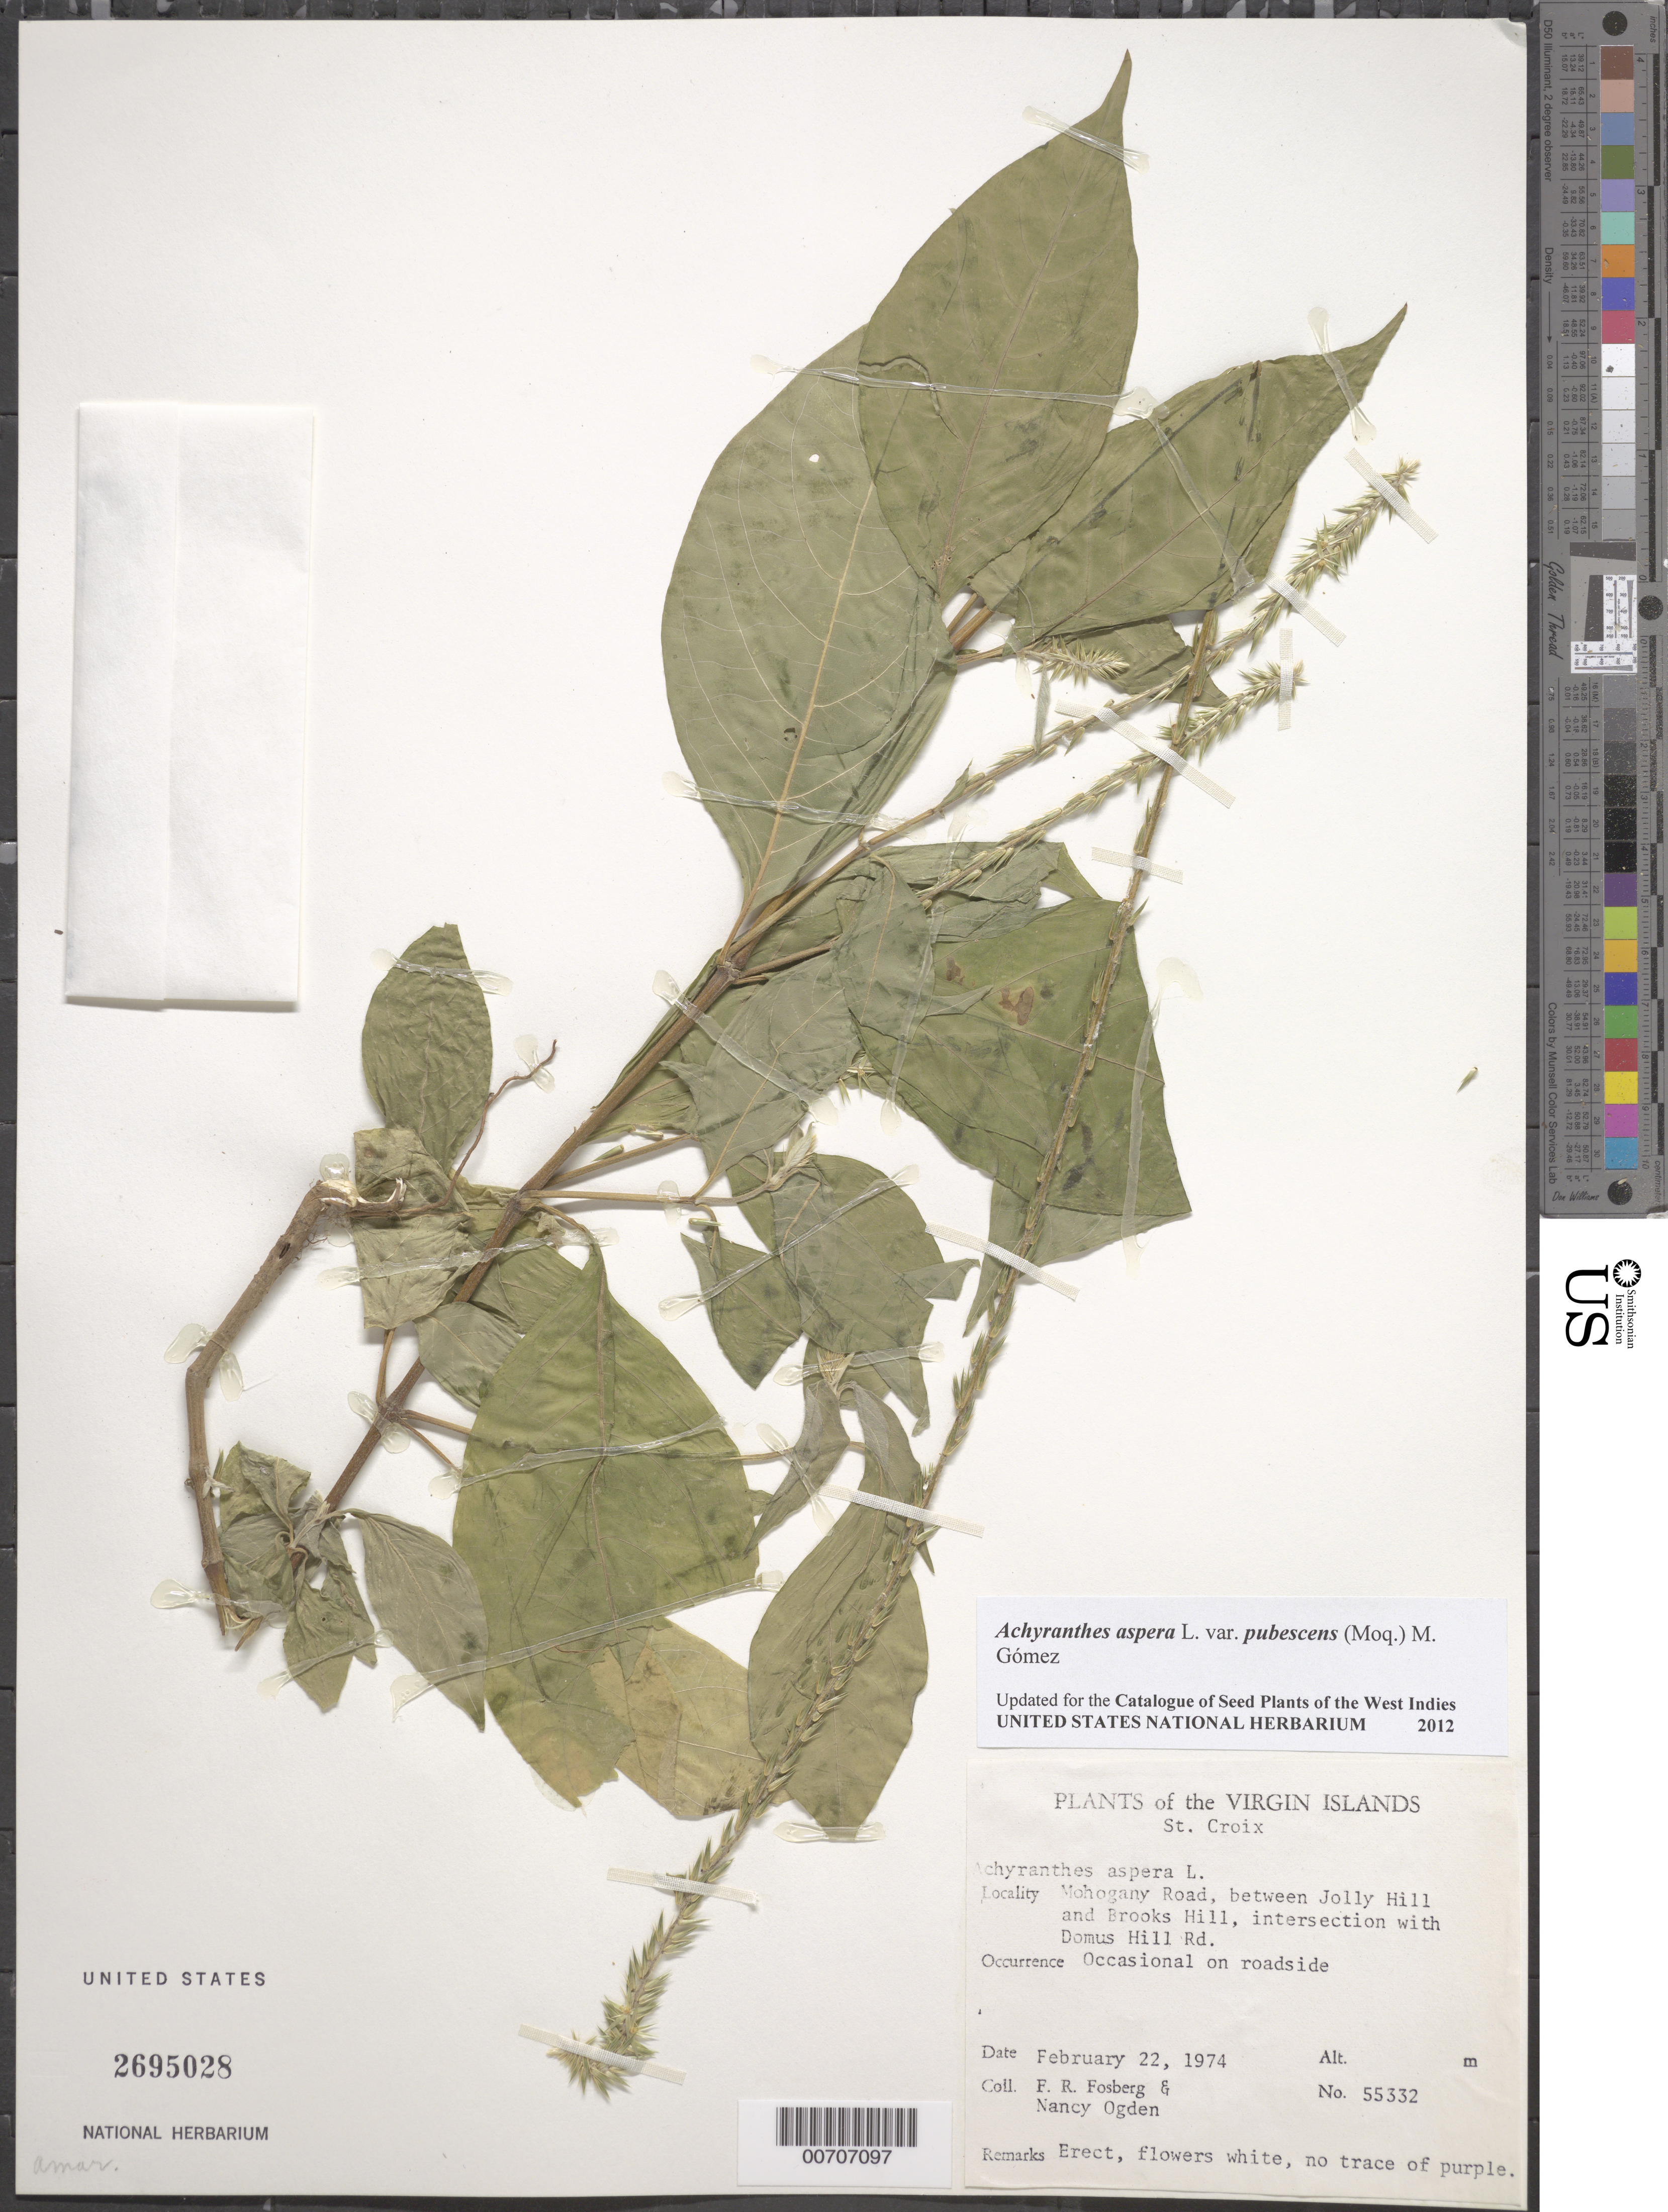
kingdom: Plantae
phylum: Tracheophyta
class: Magnoliopsida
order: Caryophyllales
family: Amaranthaceae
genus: Achyranthes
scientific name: Achyranthes aspera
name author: L.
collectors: F. R. Fosberg & N. Ogden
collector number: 55332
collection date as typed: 22 Feb 1974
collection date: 1974-02-22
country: U.S. Virgin Islands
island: St. Croix Island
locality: Mohogany Road, btw. Jolly Hill and Brooks Hill, intersection w/Domus Hill Rd.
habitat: Roadside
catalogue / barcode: US 2695028